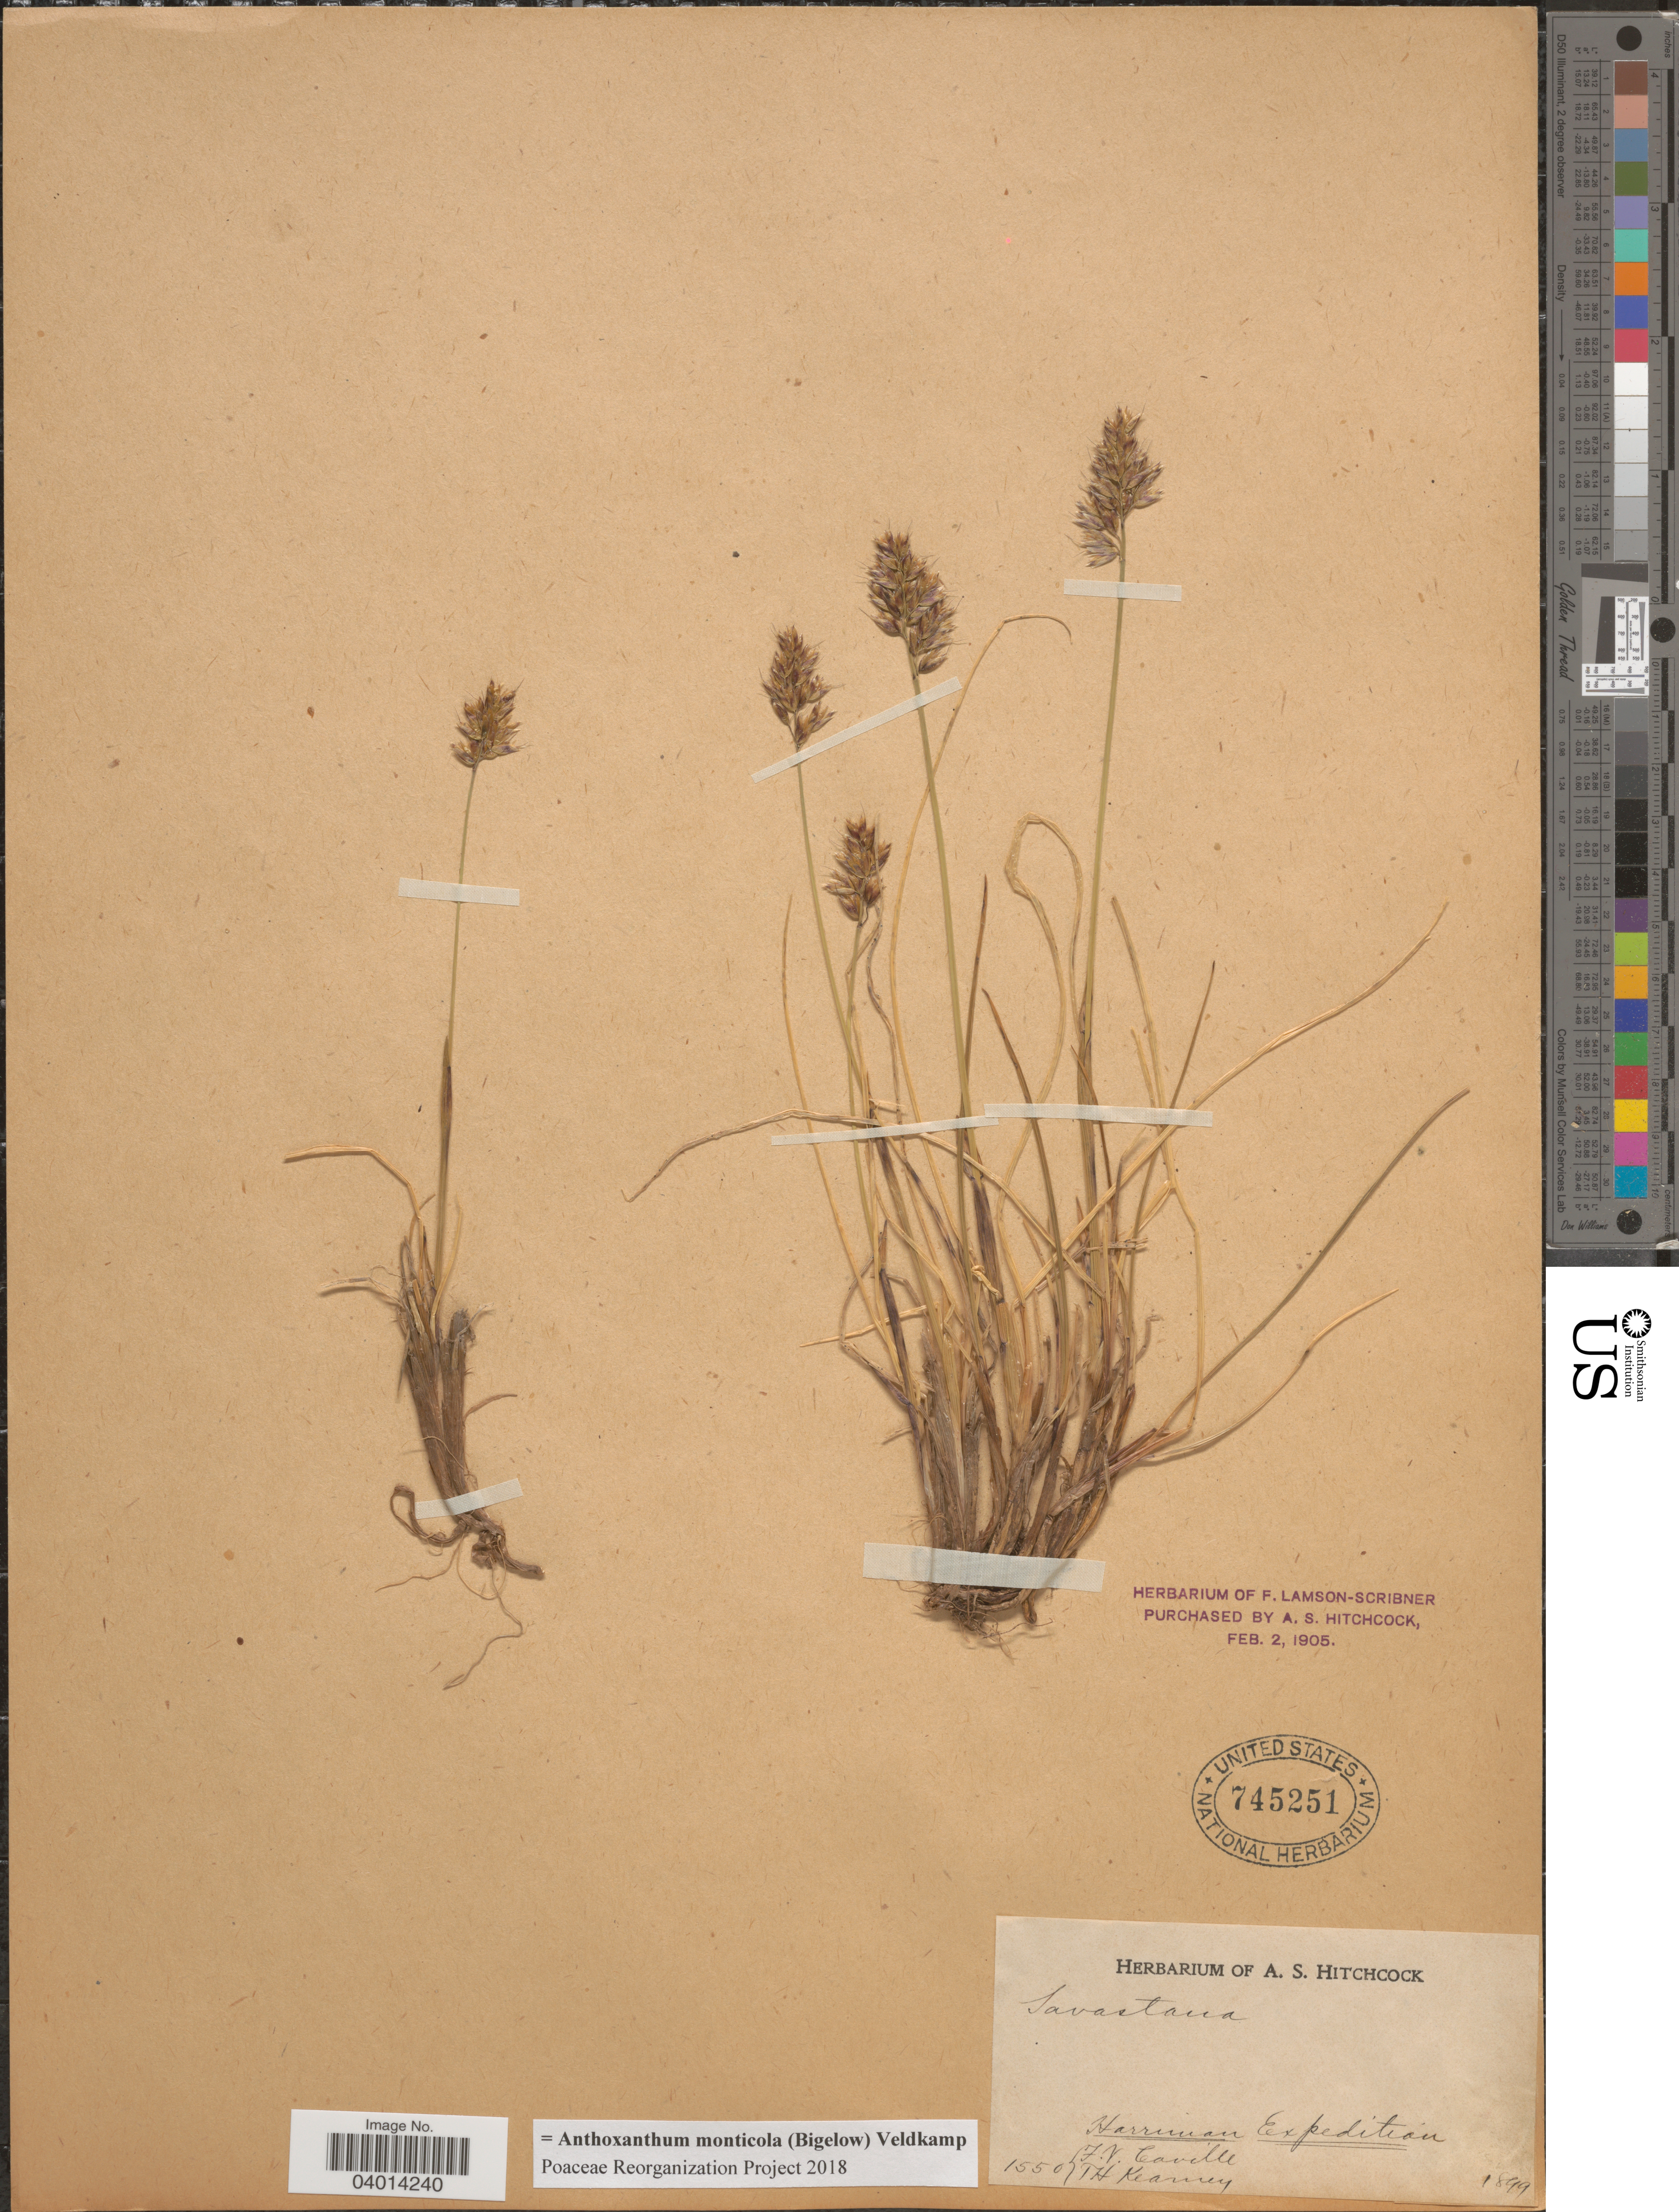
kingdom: Plantae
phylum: Tracheophyta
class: Liliopsida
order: Poales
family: Poaceae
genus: Anthoxanthum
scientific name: Anthoxanthum monticola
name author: (Bigelow) Veldkamp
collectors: F. V. Coville & T. H. Kearney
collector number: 1550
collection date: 1899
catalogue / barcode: US 745251